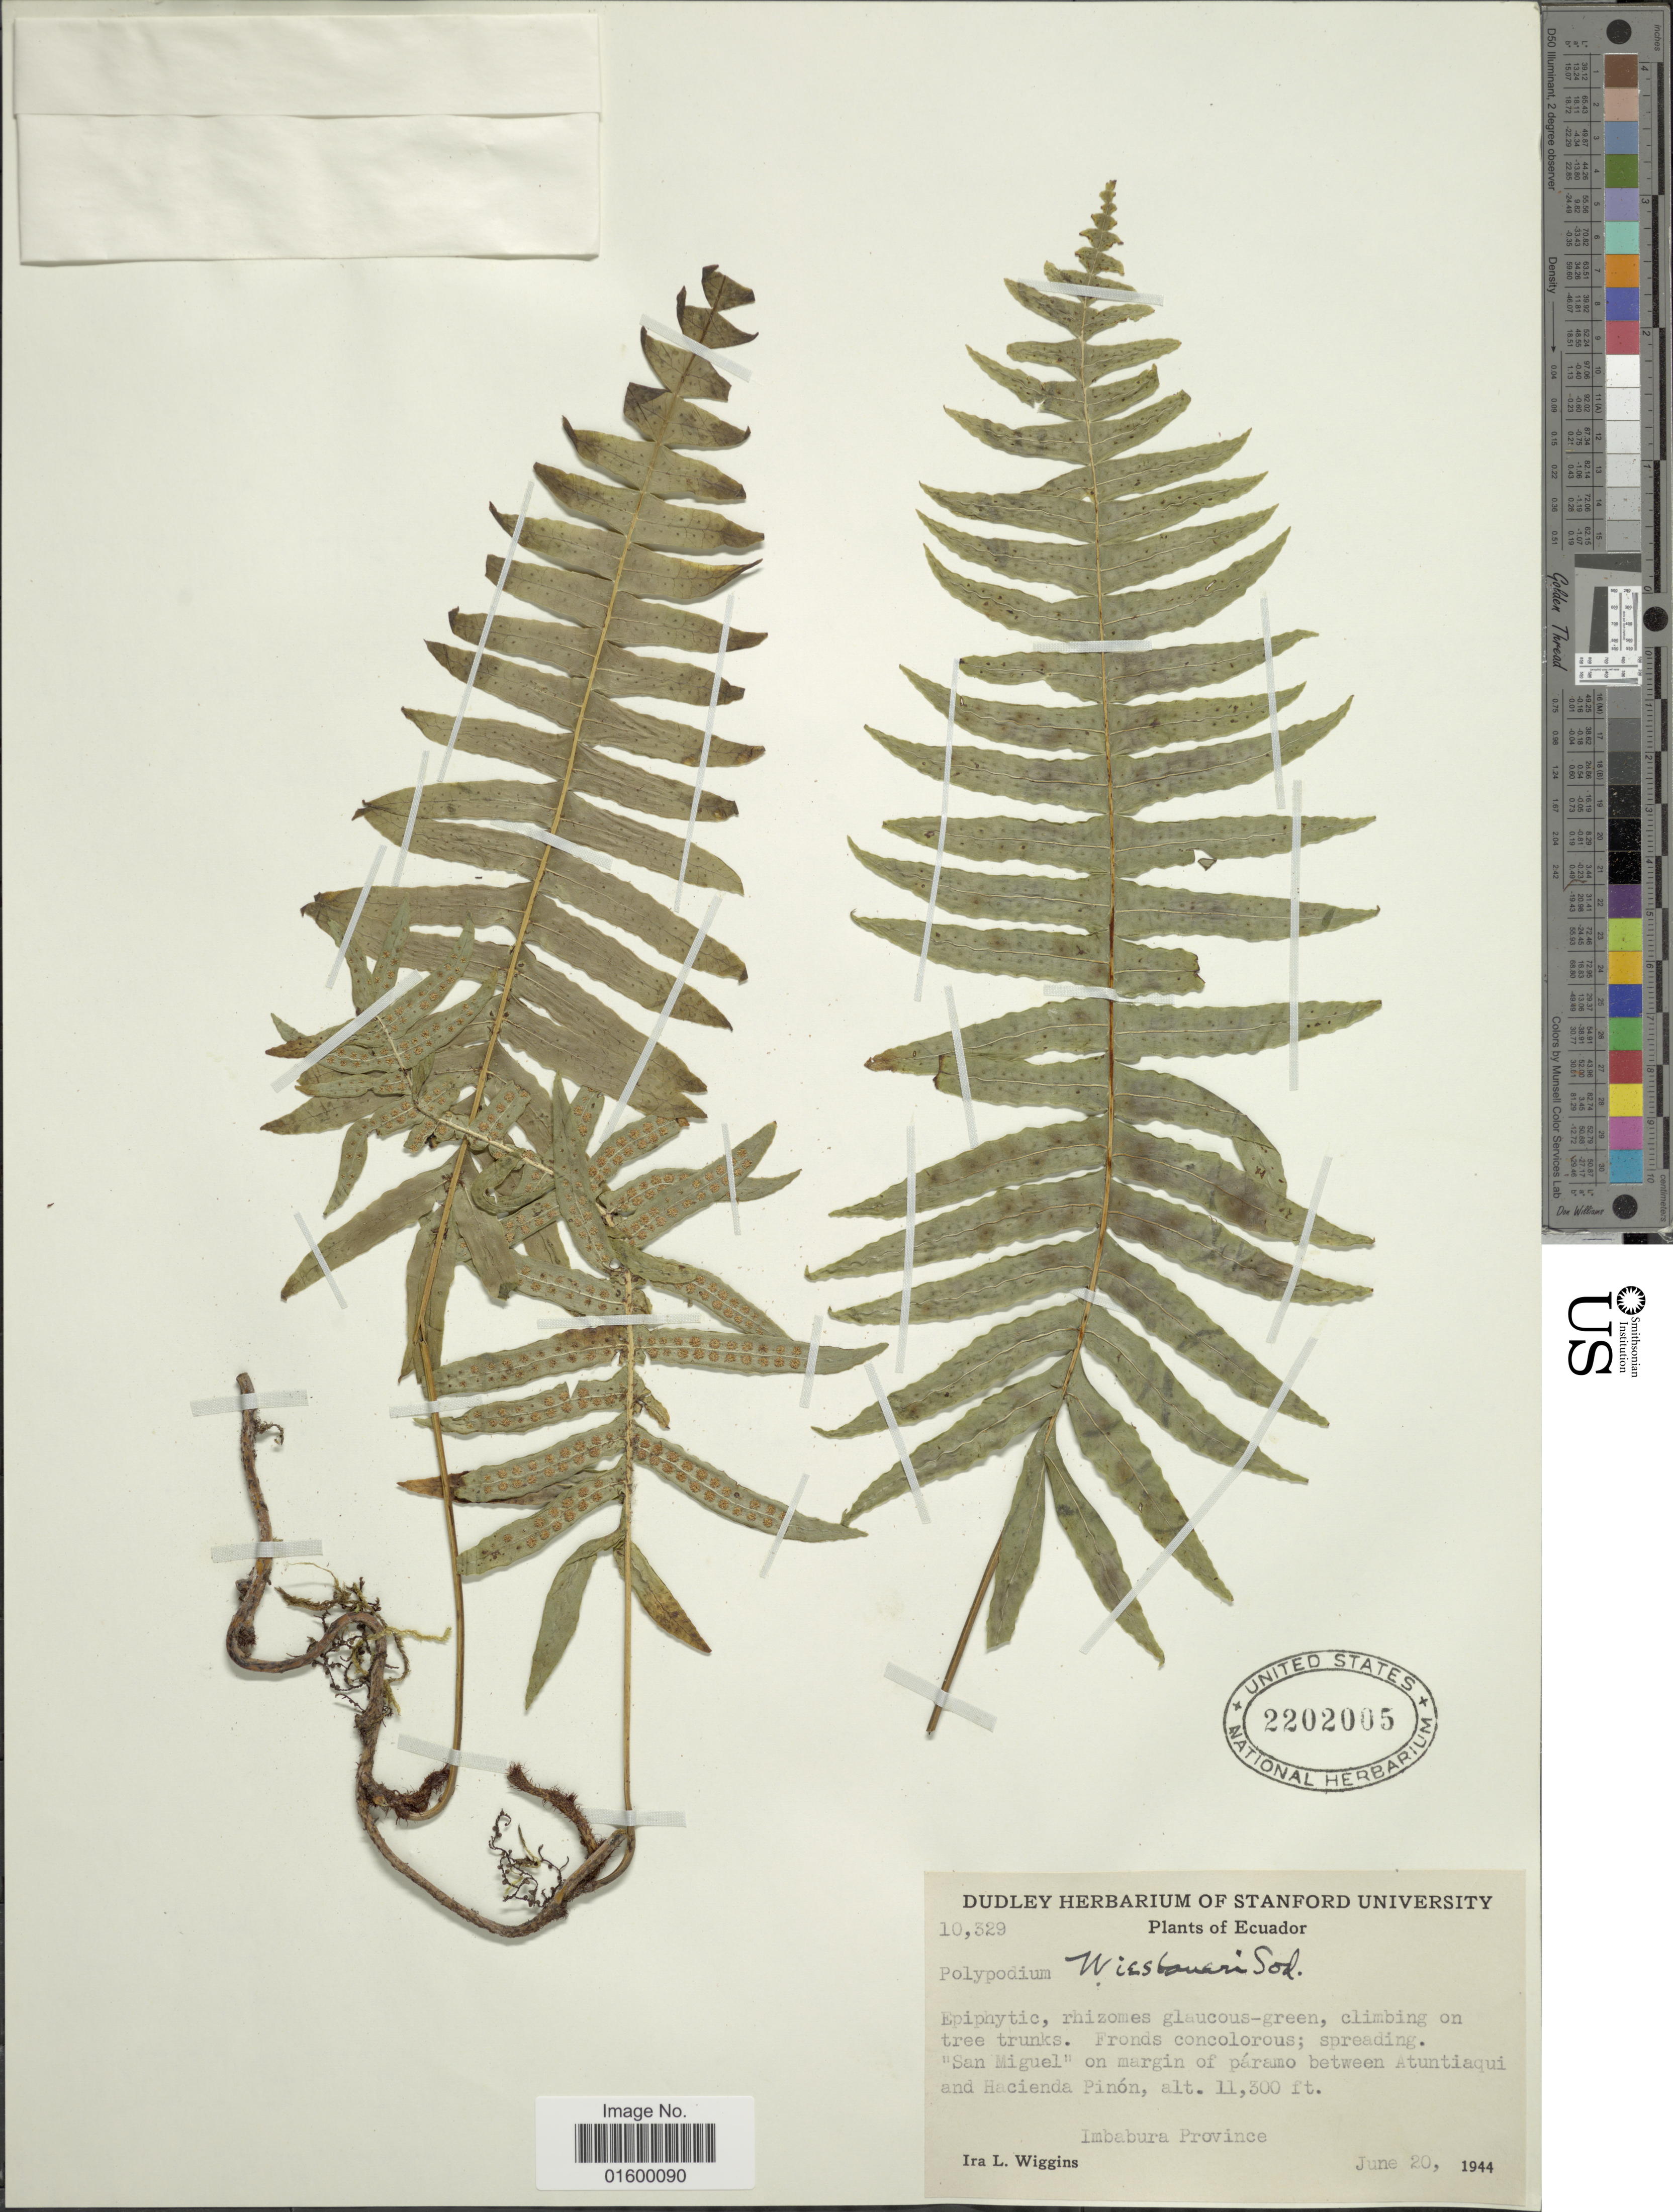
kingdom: Plantae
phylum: Tracheophyta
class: Polypodiopsida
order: Polypodiales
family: Polypodiaceae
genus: Pleopeltis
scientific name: Pleopeltis wiesbaurii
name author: (Sodiro) Lellinger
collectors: I. L. Wiggins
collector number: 10329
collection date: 1944-06-20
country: Ecuador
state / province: Imbabura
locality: San Miguel, on margin of paramo between Atuntiaqui and Hacienda Pinon, Imbabura Province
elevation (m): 3444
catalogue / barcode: US 2202005